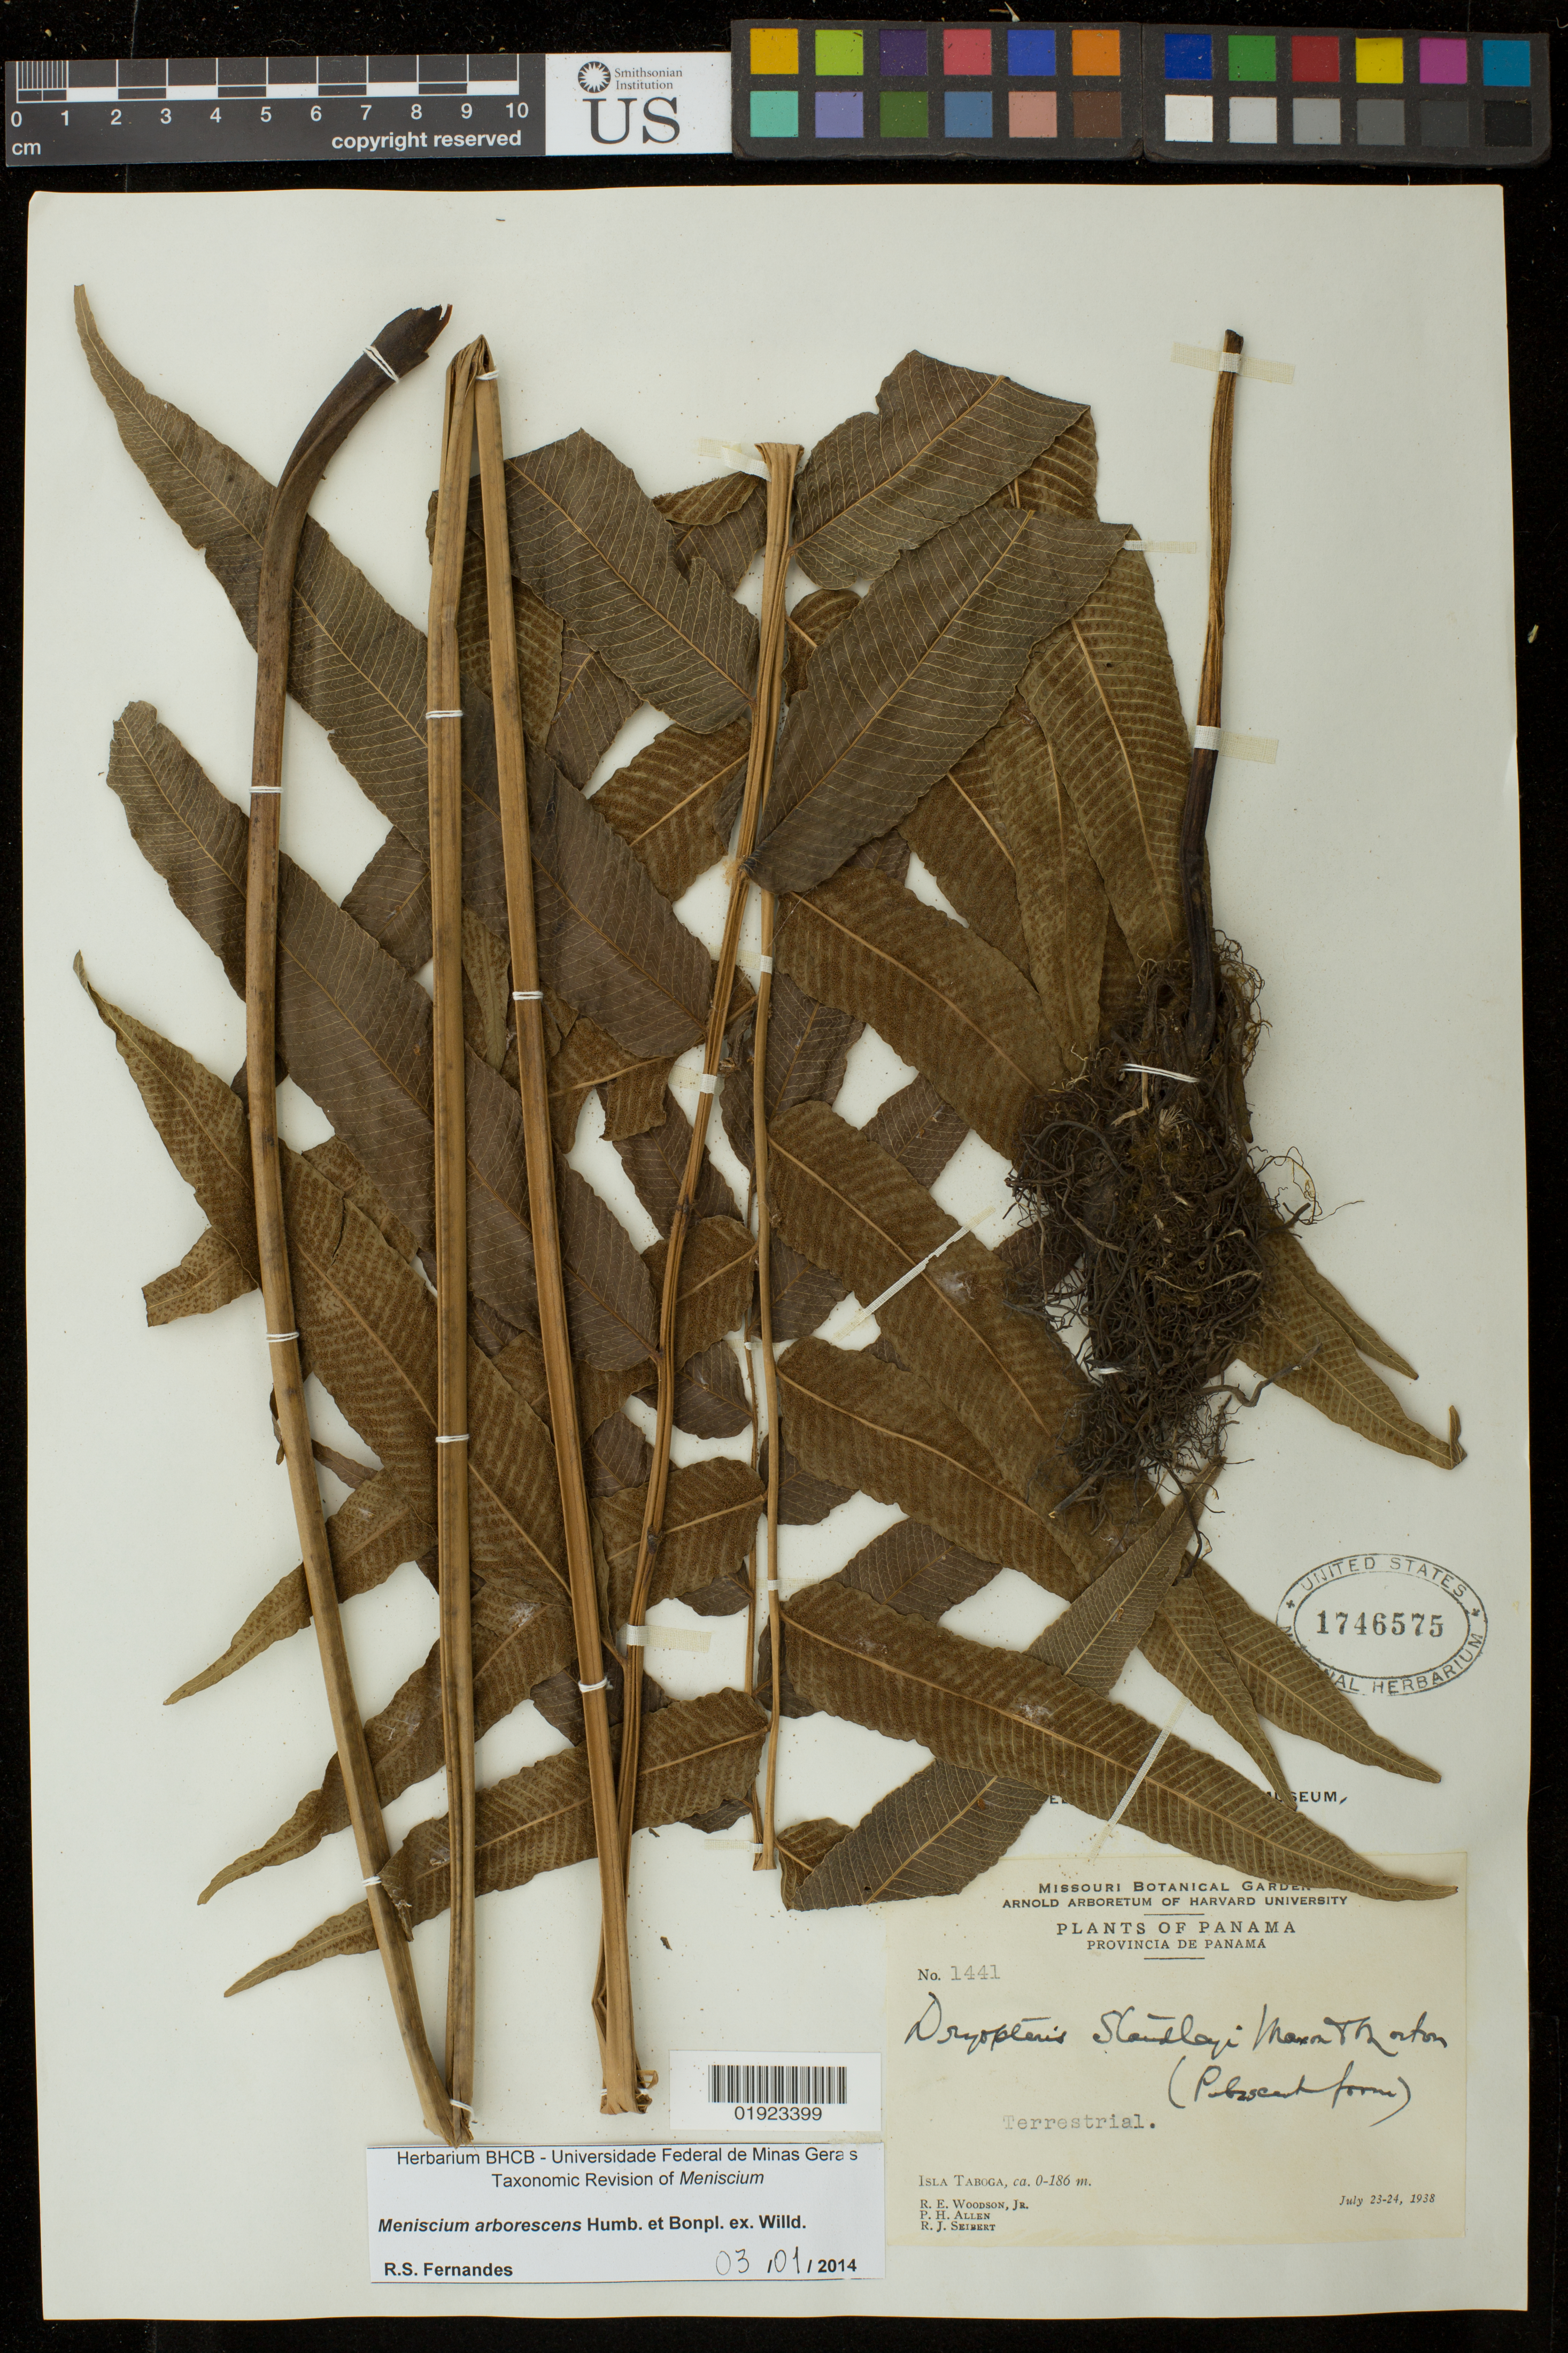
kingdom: Plantae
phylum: Tracheophyta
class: Polypodiopsida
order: Polypodiales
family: Thelypteridaceae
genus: Meniscium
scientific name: Meniscium arborescens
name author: Humb. & Bonpl. ex Willd.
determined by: Fernandes, R. S.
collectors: R. E. Woodson, P. H. Allen & R. J. Seibert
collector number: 1441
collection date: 1938-07-23/1938-07-24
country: Panama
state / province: Panamá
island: Taboga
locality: Isla Taboga.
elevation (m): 0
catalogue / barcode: US 1746575